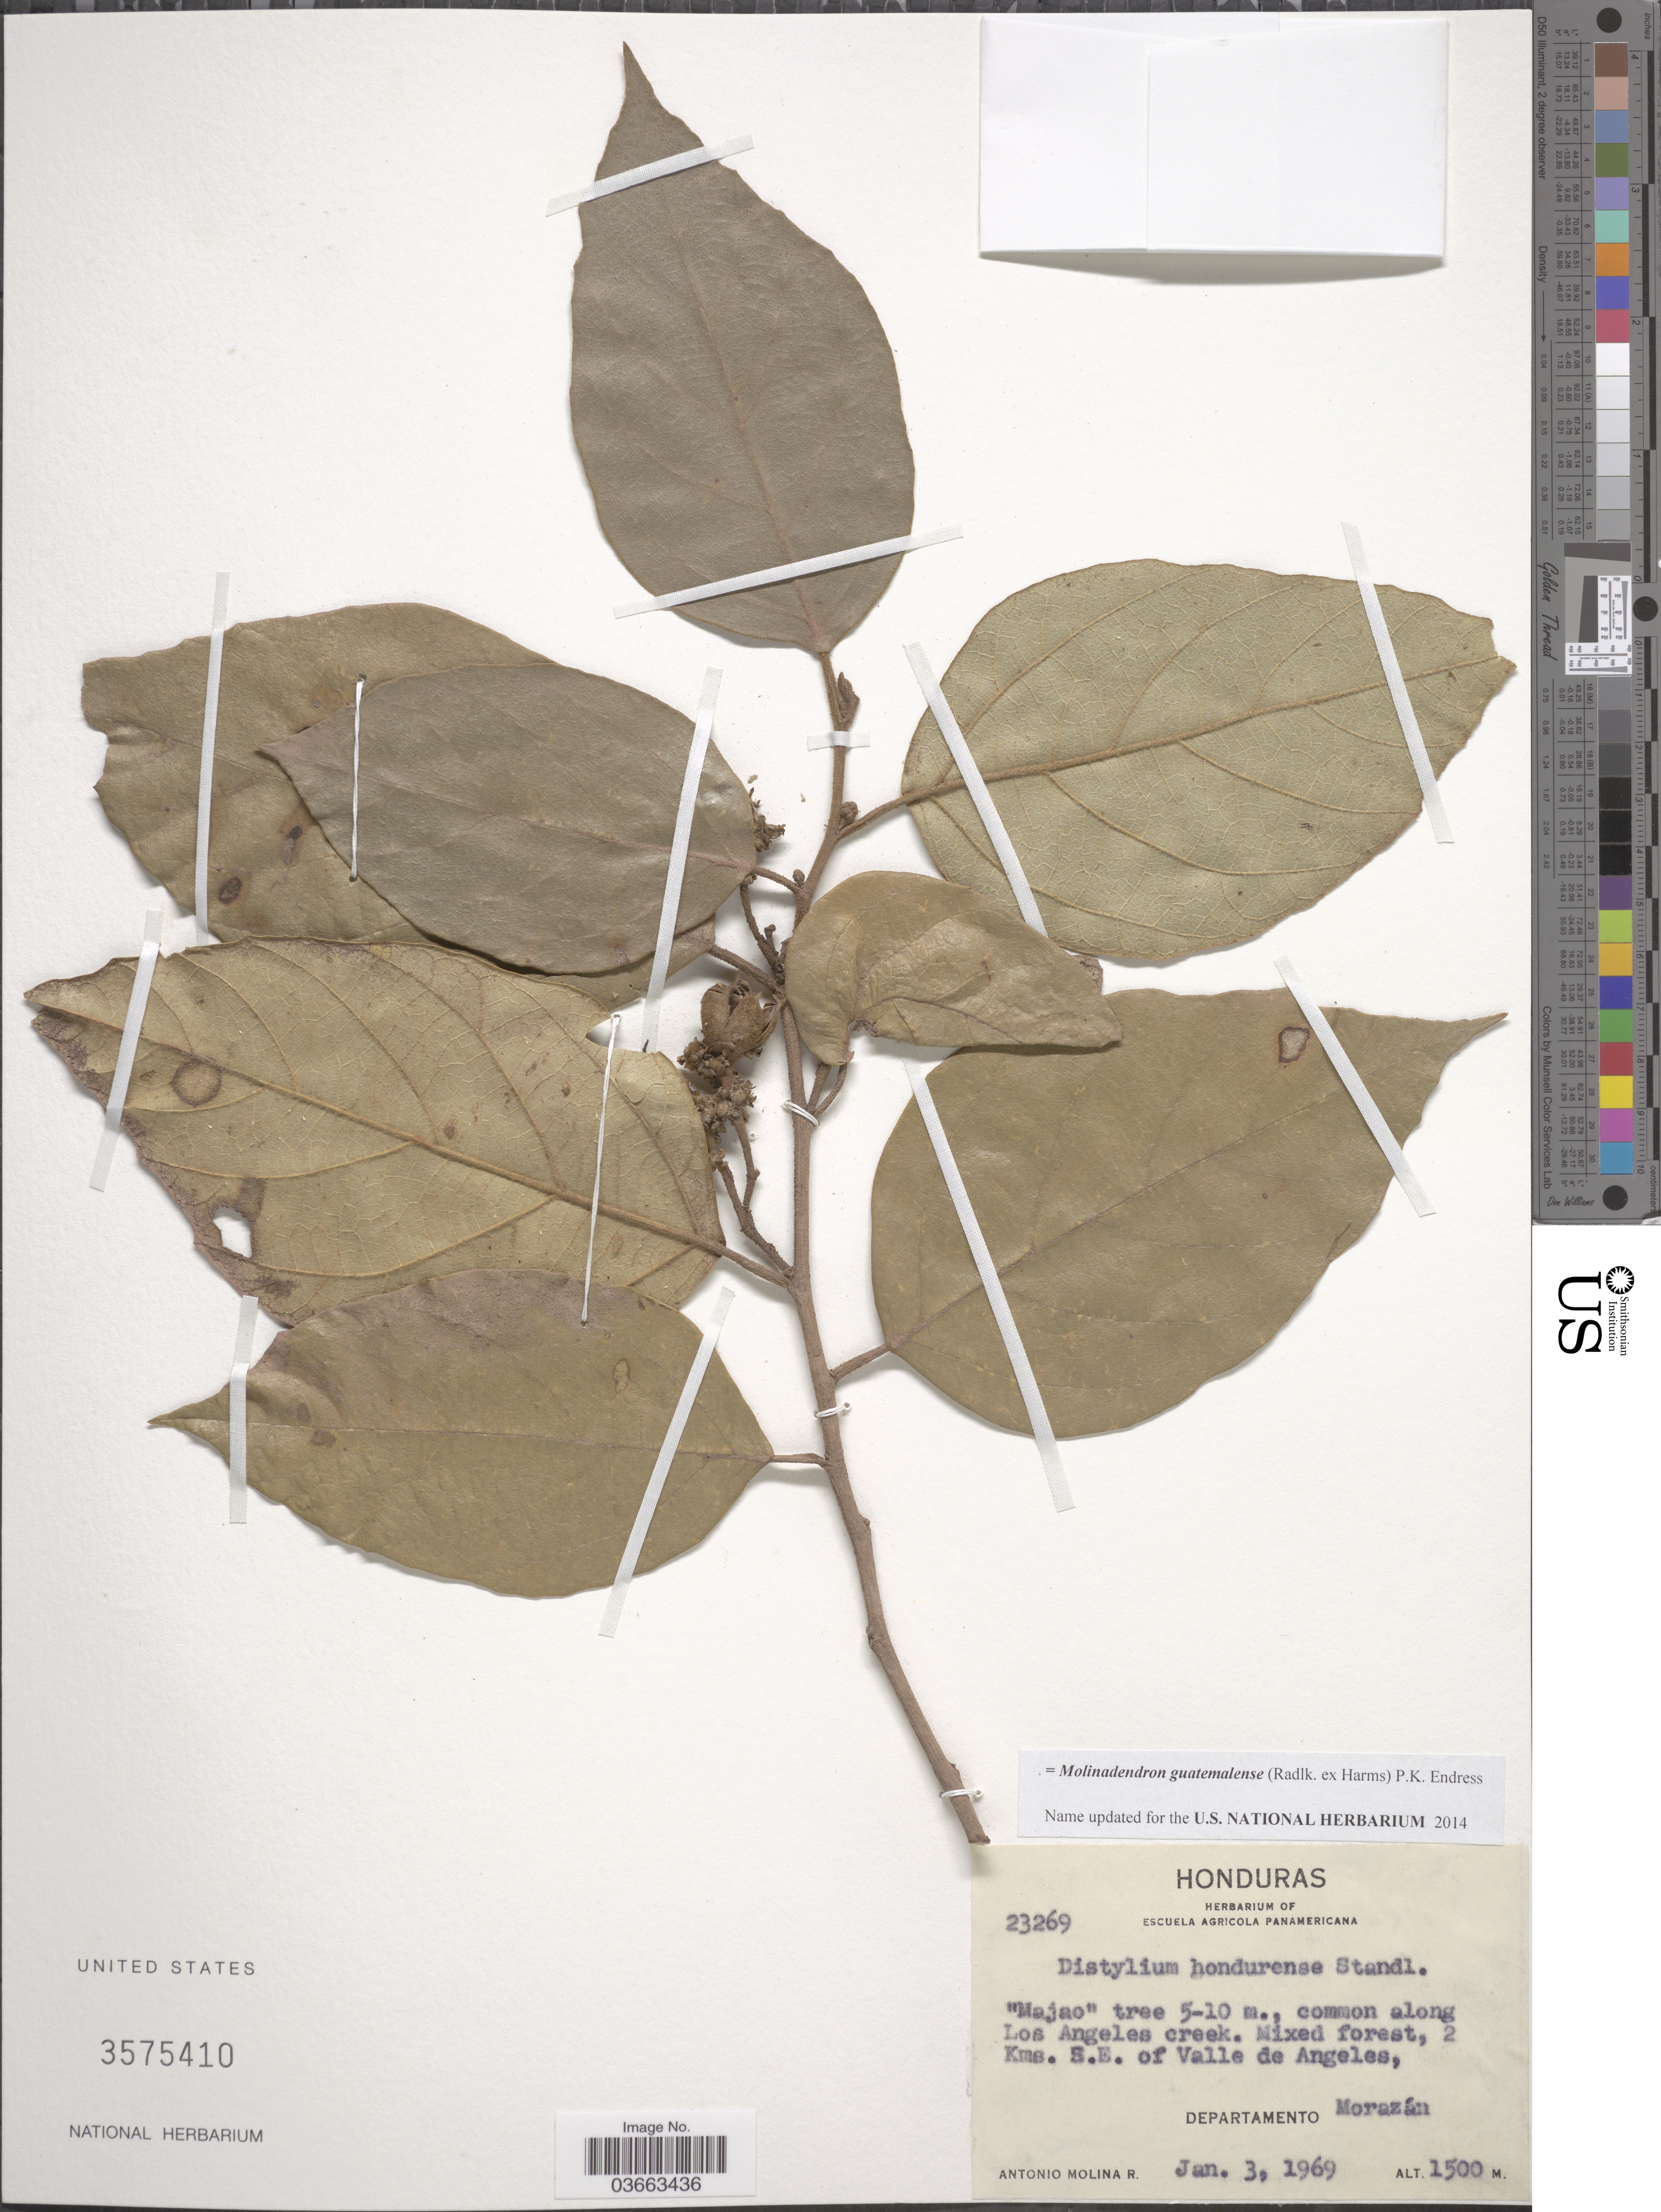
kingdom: Plantae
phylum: Tracheophyta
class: Magnoliopsida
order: Saxifragales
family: Hamamelidaceae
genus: Molinadendron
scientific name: Molinadendron guatemalense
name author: (Harms)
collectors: A. Molina R.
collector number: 23269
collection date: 1969-01-03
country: Honduras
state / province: Fco. Morazán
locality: Along Los Angeles creek. 2 Kms. S. E. of Valle de Angeles, Departamento Morazán.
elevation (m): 1500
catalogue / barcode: US 3575410